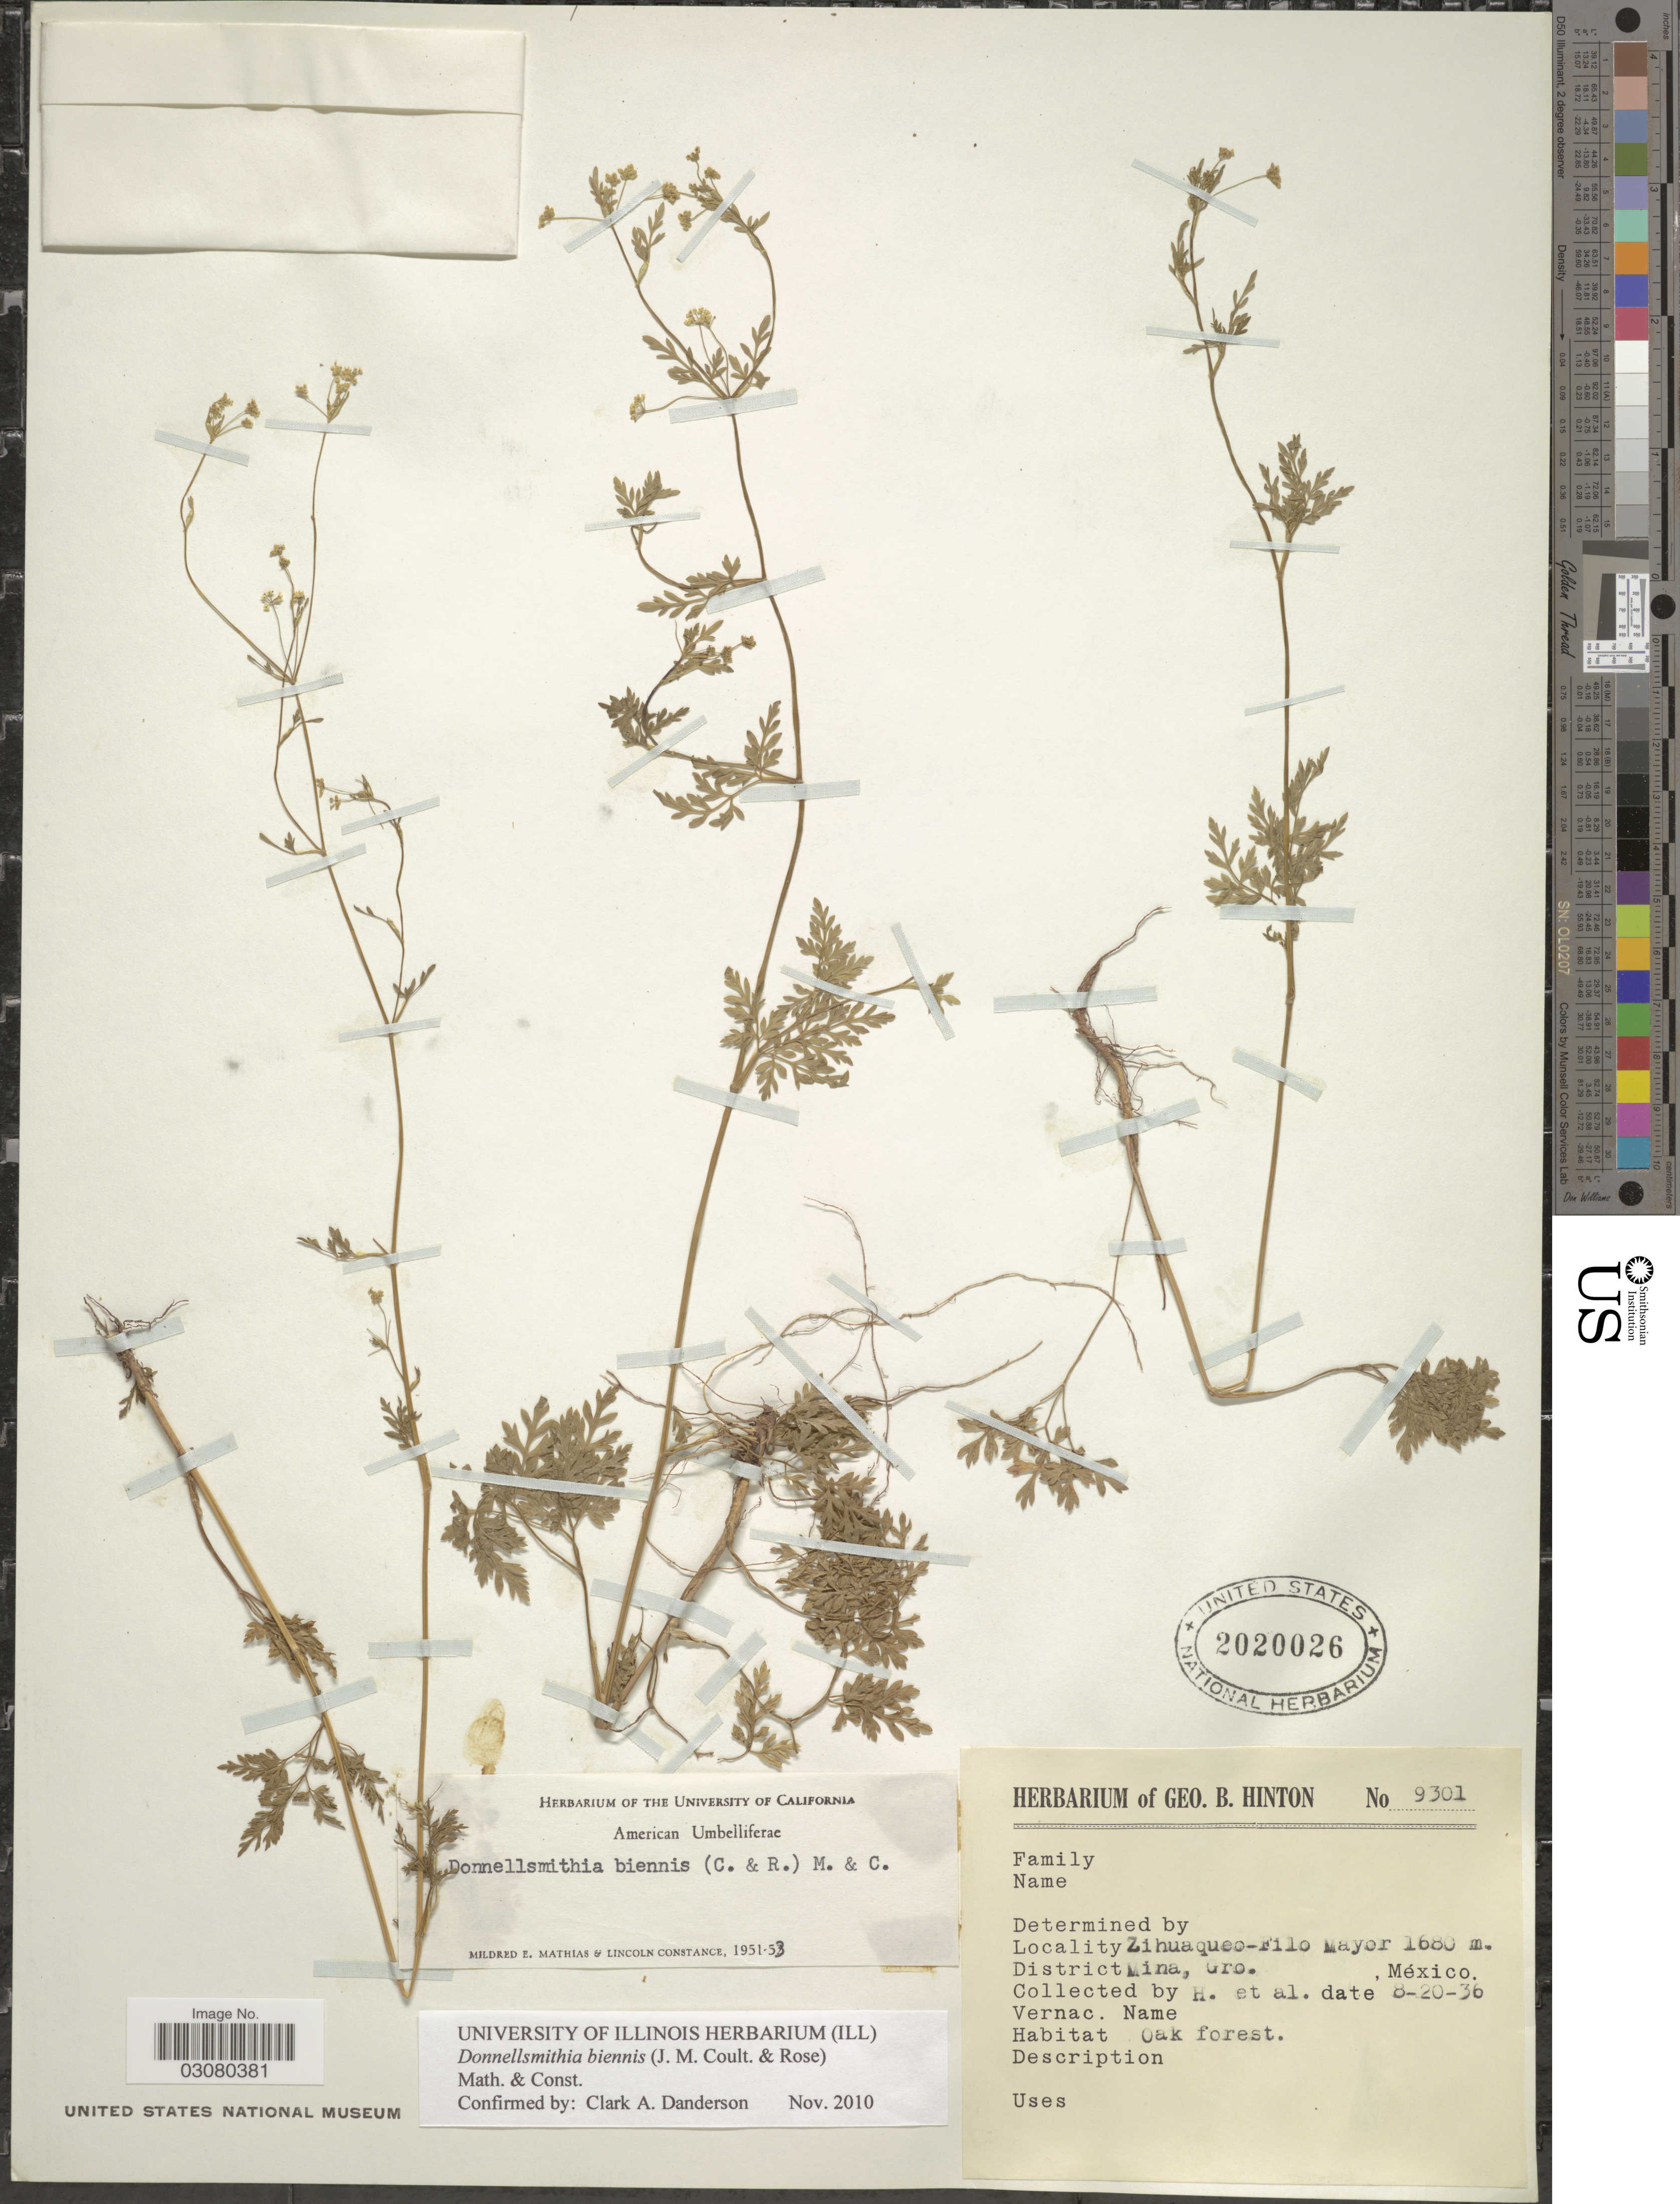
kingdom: Plantae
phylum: Tracheophyta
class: Magnoliopsida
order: Apiales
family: Apiaceae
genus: Donnellsmithia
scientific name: Donnellsmithia biennis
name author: (J.M. Coult. & Rose) Mathias & Constance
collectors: G. B. Hinton & et al.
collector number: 9301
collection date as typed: Transcribed d/m/y: 20/8/36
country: Mexico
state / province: Guerrero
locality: Zihuaqueo-Filo Mayor. District Mina, Gro.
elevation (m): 1680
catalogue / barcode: US 2020026